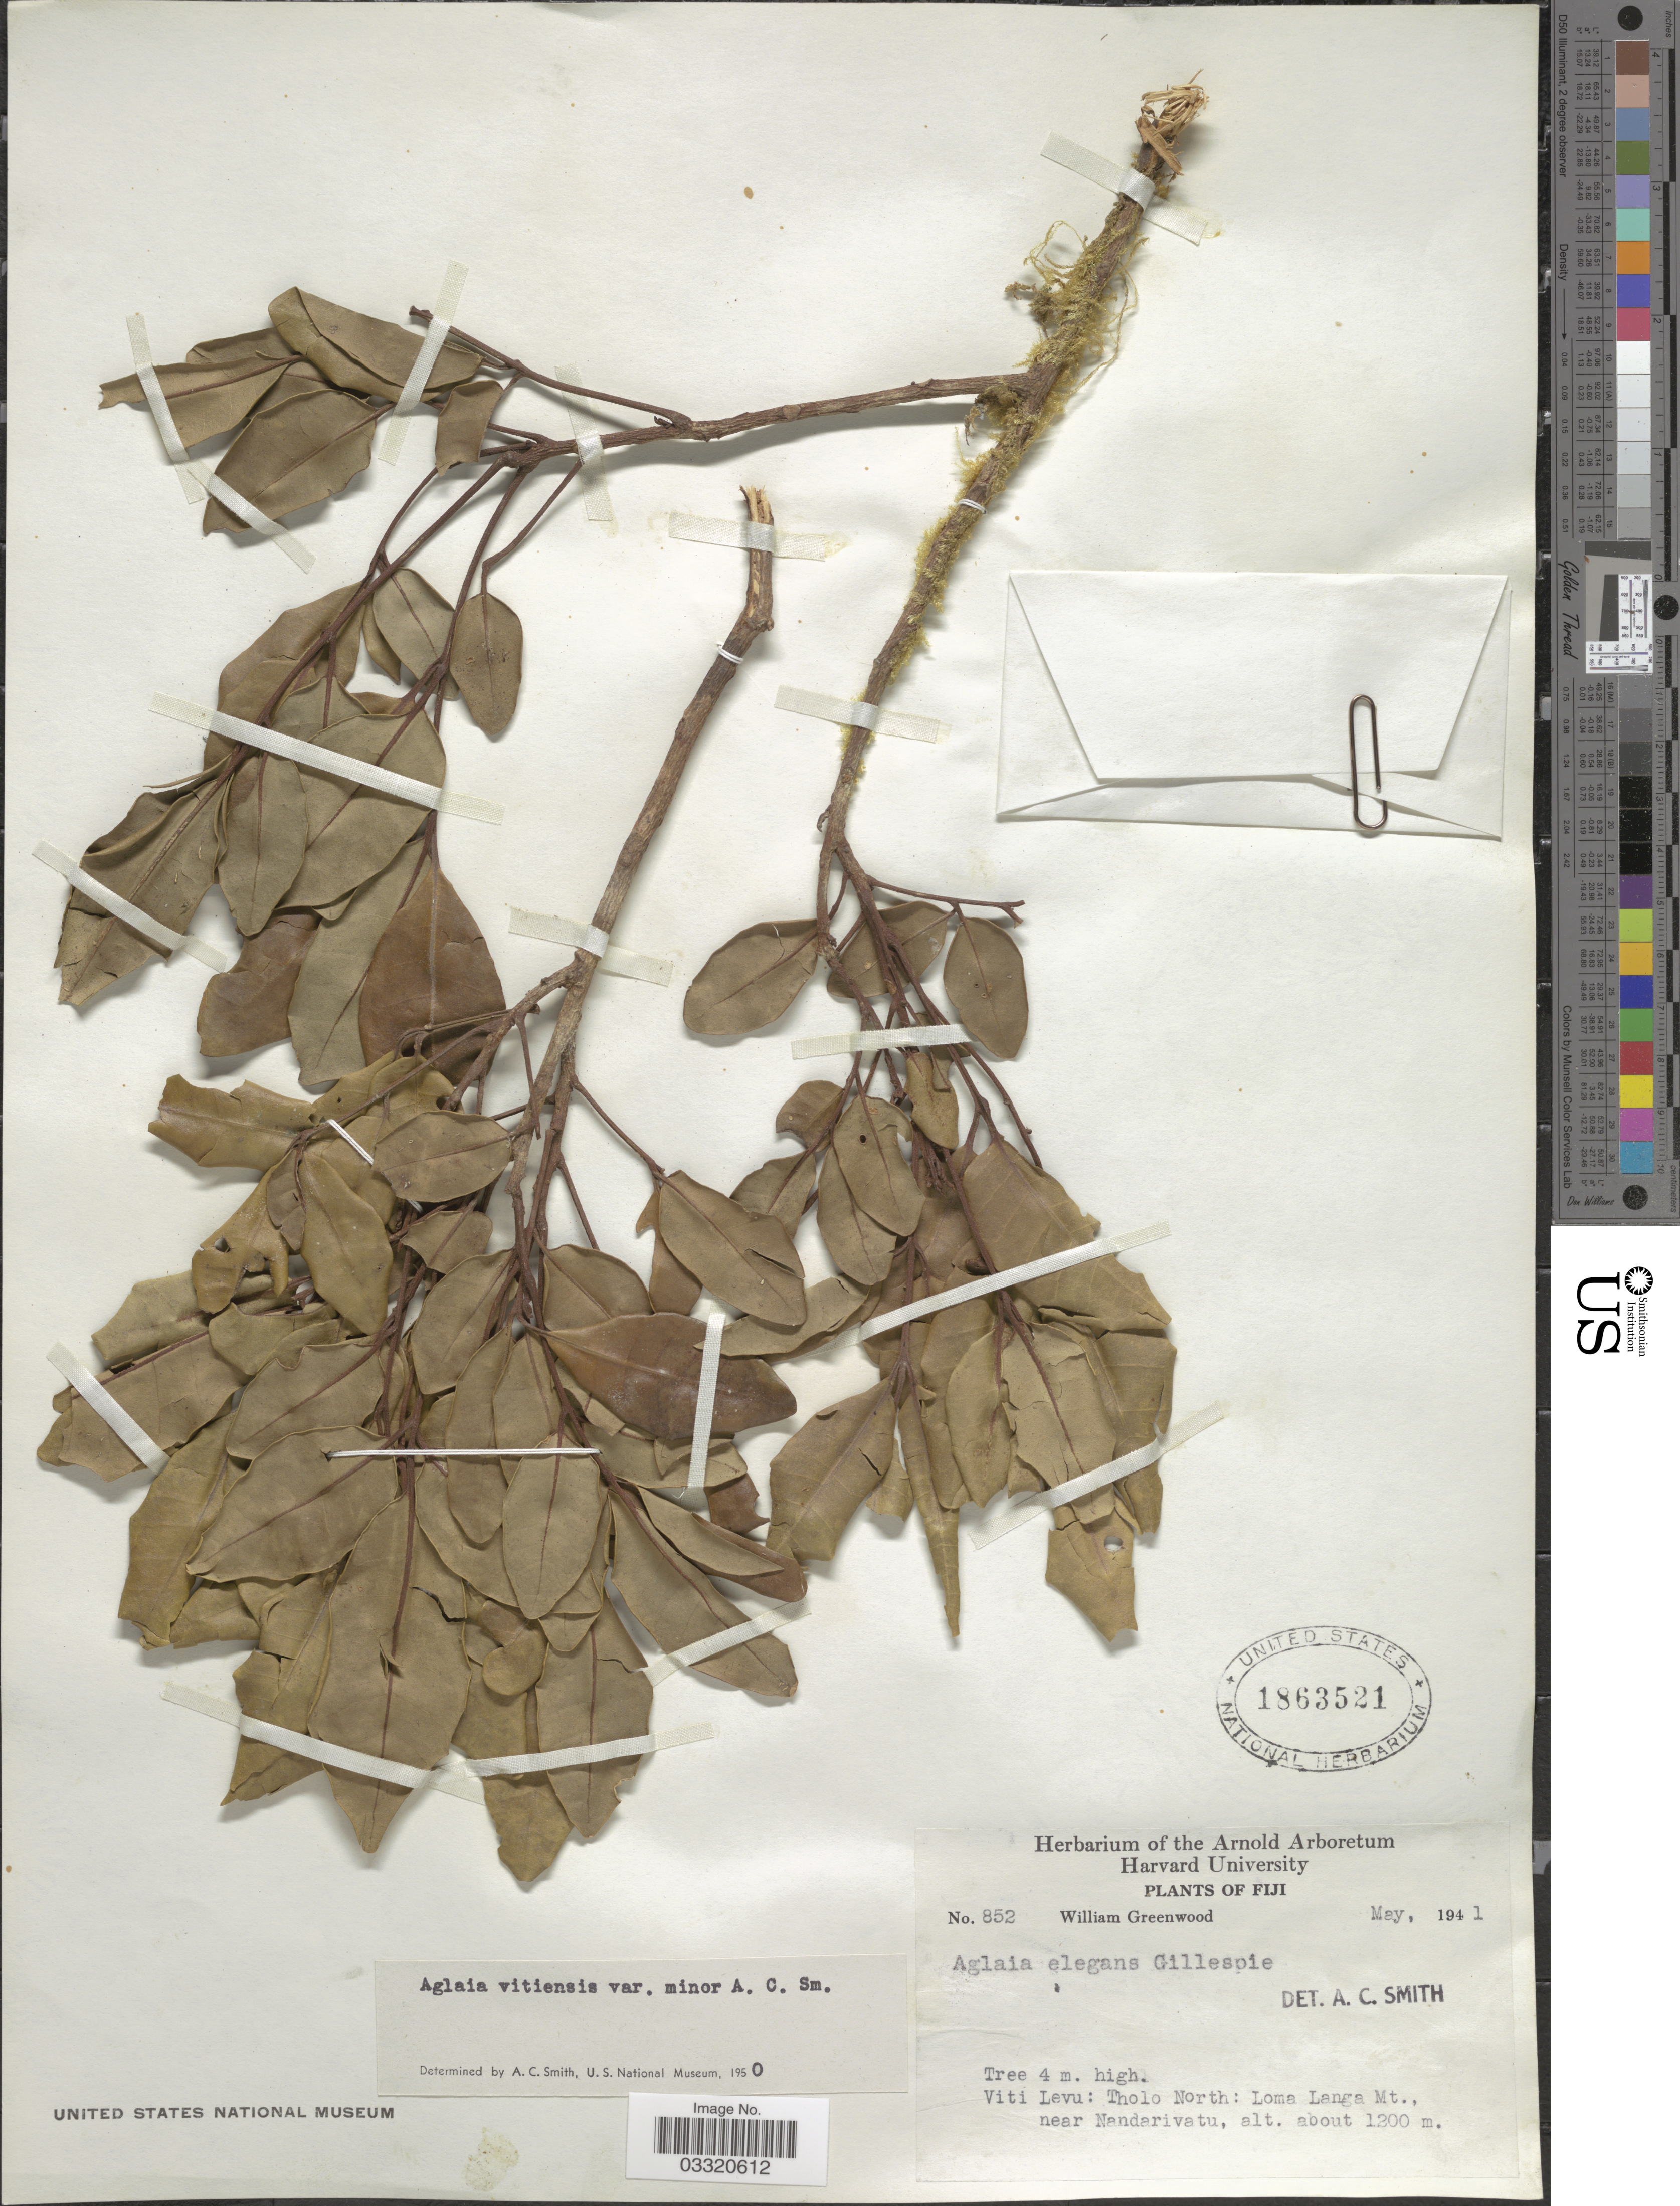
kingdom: Plantae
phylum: Tracheophyta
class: Magnoliopsida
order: Sapindales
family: Meliaceae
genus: Aglaia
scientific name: Aglaia vitiensis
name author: A.C. Sm.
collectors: W. Greenwood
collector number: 852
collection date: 1941-05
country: Fiji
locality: Viti Levu: Tholo North: Loma Langa Mt., near Nandarivatu.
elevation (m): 1200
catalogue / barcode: US 1863521